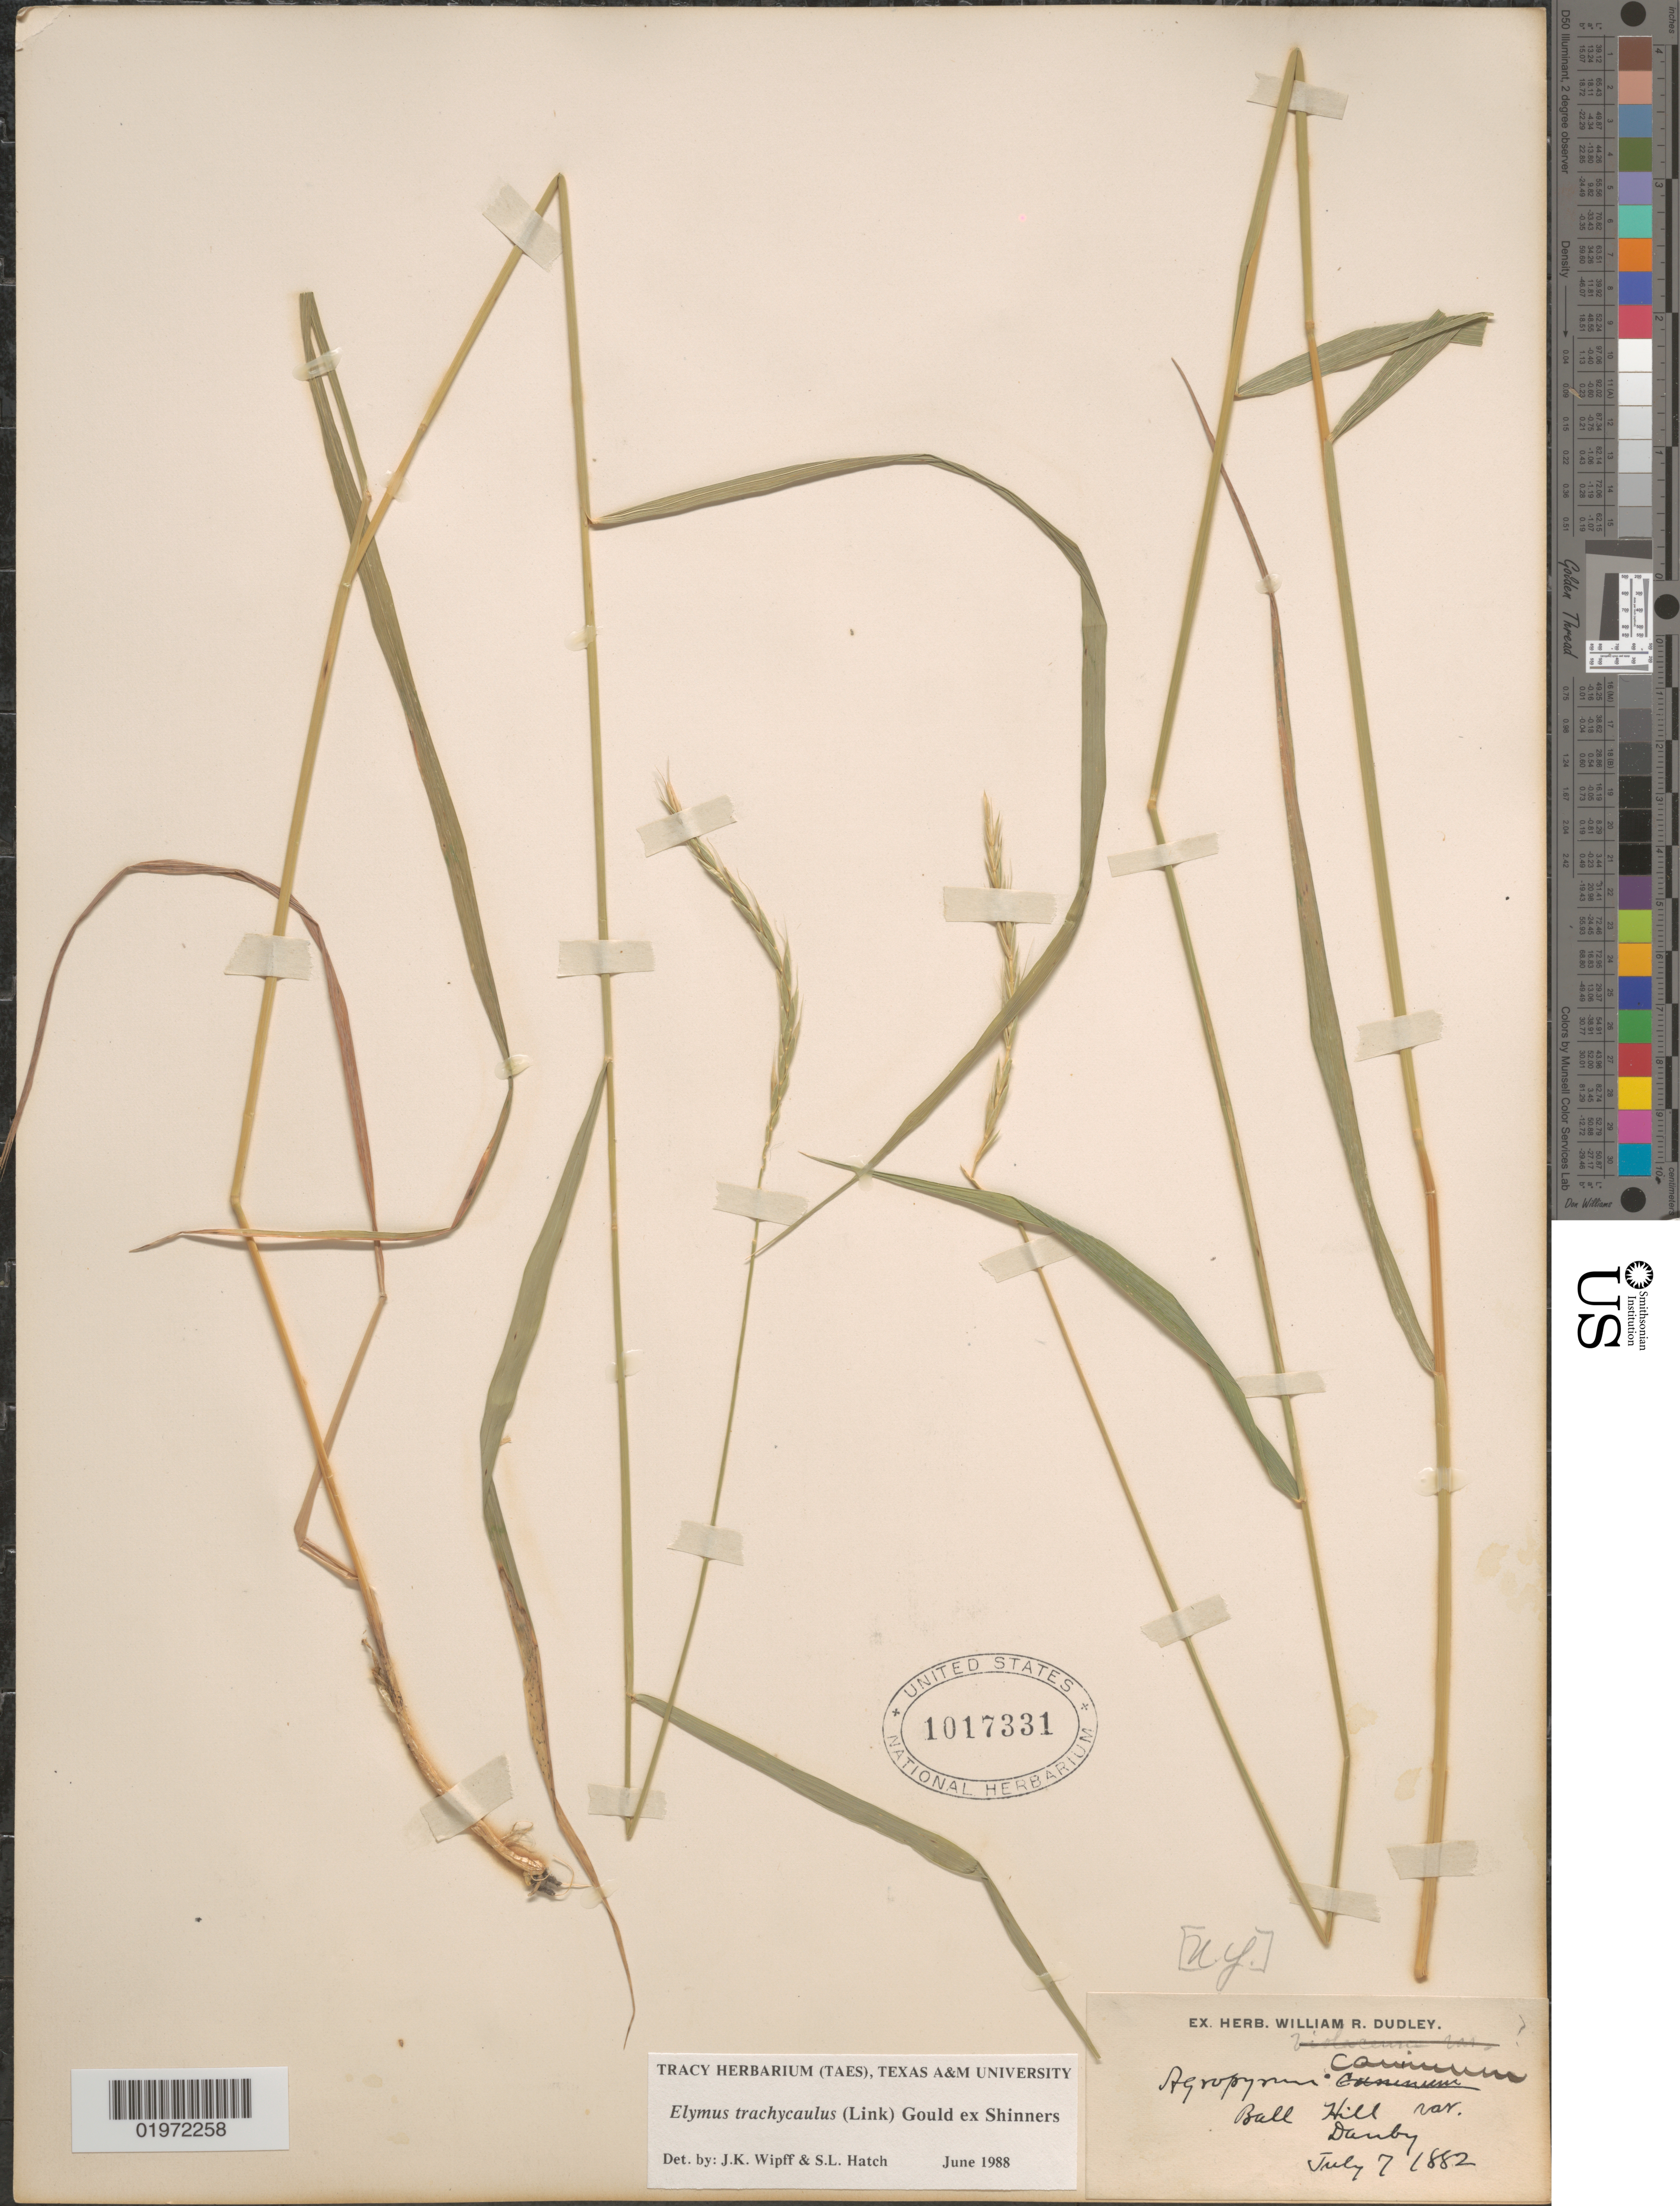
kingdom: Plantae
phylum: Tracheophyta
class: Liliopsida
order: Poales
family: Poaceae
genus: Elymus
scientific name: Elymus trachycaulus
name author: (Link) Gould ex Shinners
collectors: Ex herb. William R. Dudley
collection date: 1882-07-07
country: United States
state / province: New York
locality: Ball Hill. Danby.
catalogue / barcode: US 1017331